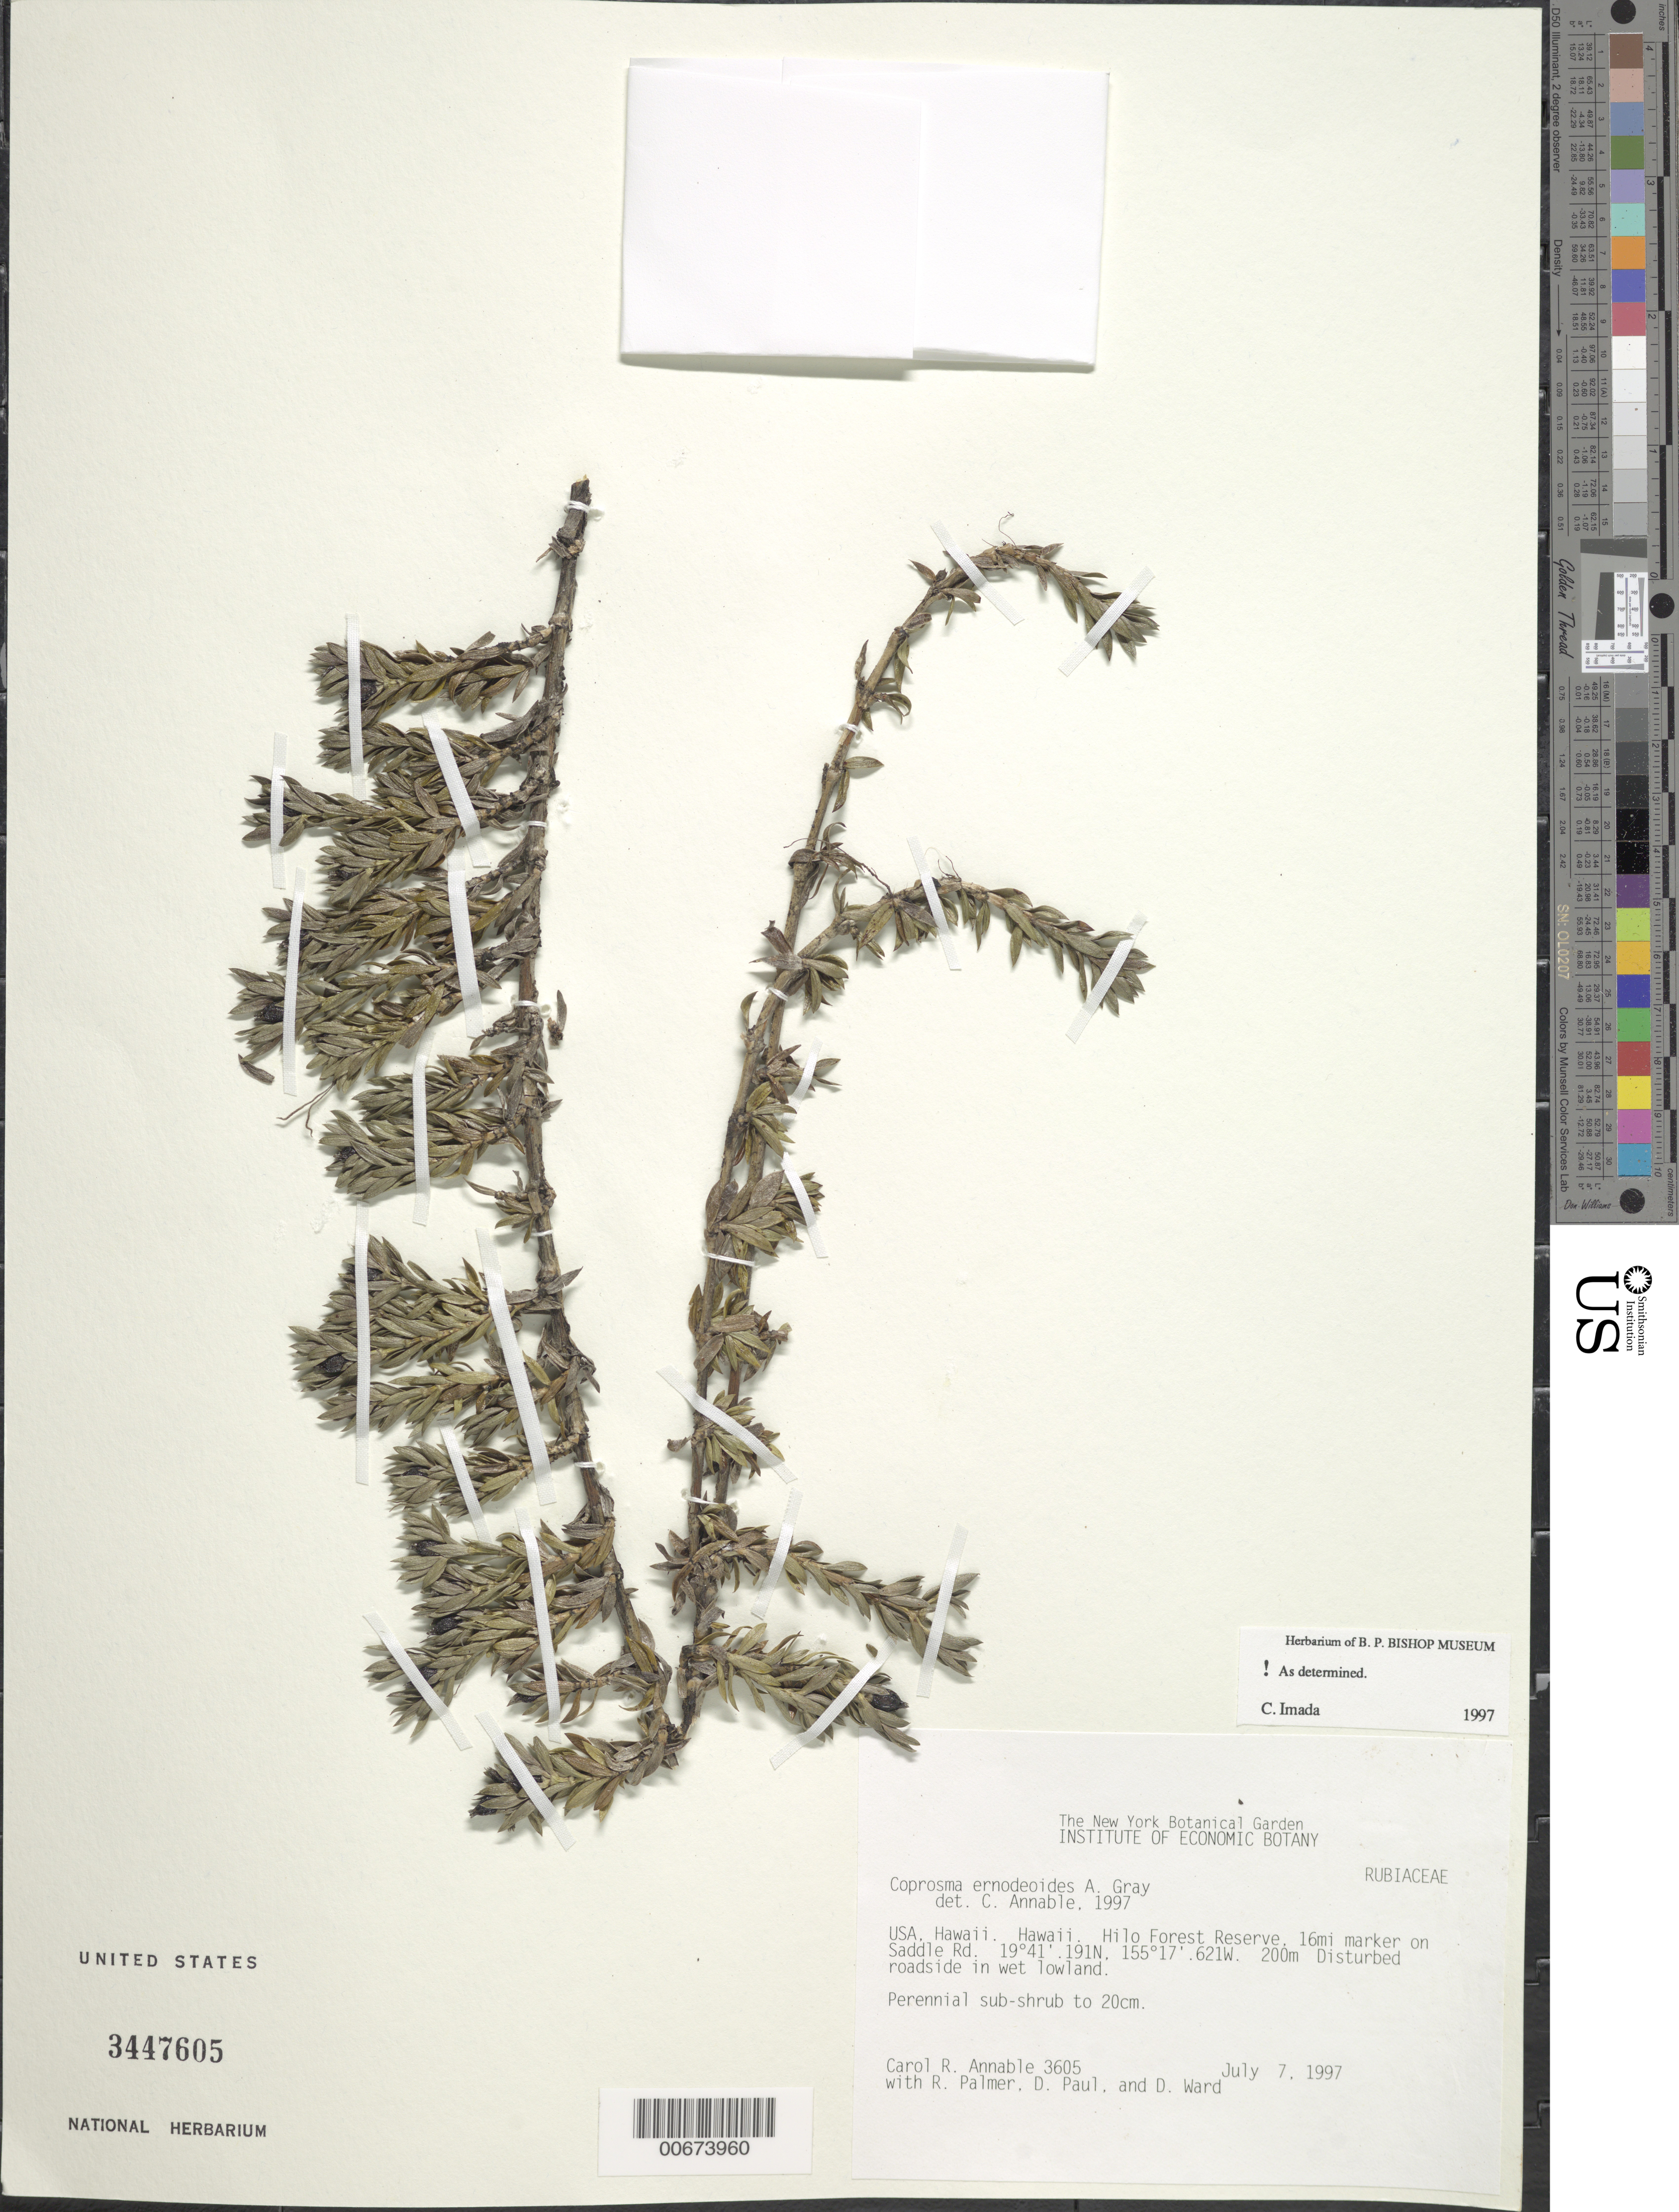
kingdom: Plantae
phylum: Tracheophyta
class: Magnoliopsida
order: Gentianales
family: Rubiaceae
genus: Coprosma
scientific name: Coprosma ernodeoides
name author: A. Gray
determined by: Imada, C.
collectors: C. R. Annable, R. Palmer, D. Paul & D. Ward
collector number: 3605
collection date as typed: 7 Jul 1997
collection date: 1997-07-07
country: United States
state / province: Hawaii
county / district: Hawaii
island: Hawaii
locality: Hilo Forest Reserve, 16 mi marker on Saddle Rd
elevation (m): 200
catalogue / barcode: US 3447605